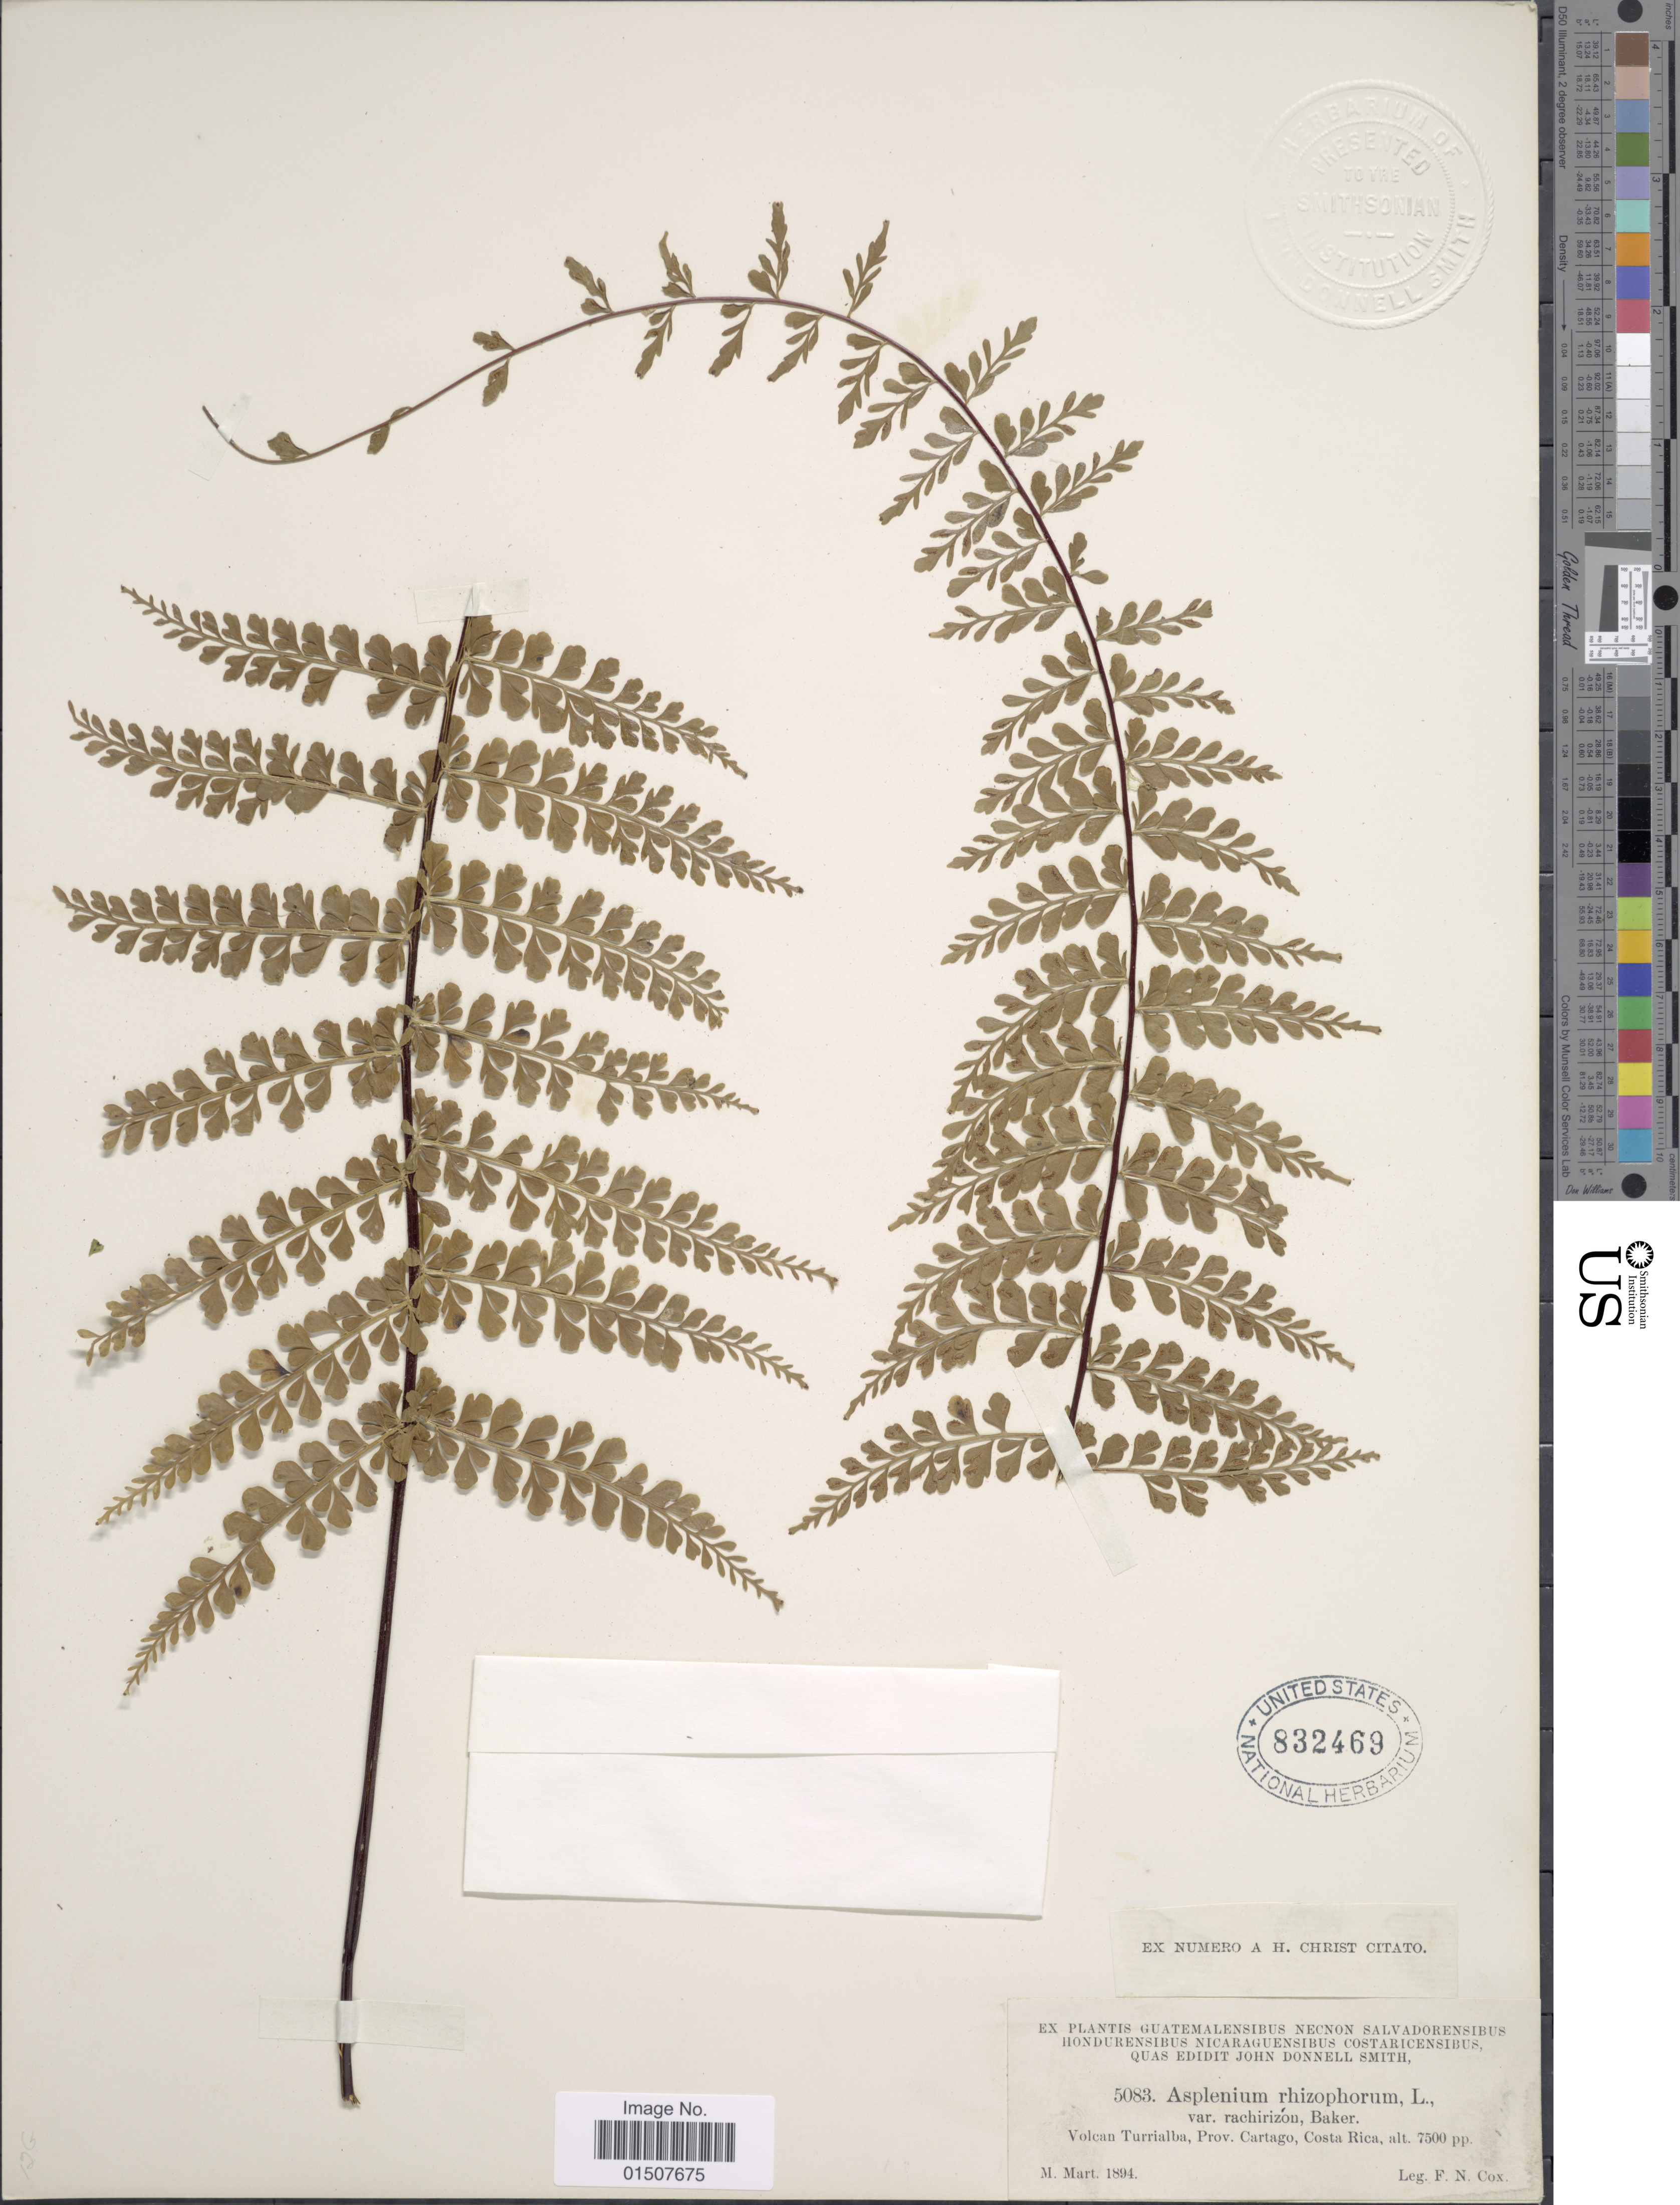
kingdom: Plantae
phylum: Tracheophyta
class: Polypodiopsida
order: Polypodiales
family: Aspleniaceae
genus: Asplenium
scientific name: Asplenium radicans var. dentatum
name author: (Klotzsch) Bonap.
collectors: F. Cox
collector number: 5083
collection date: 1894-03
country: Costa Rica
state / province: Cartago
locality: Volcan Turrialba, Prov. Cartago, Costa Rica.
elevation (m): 2286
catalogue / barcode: US 832469